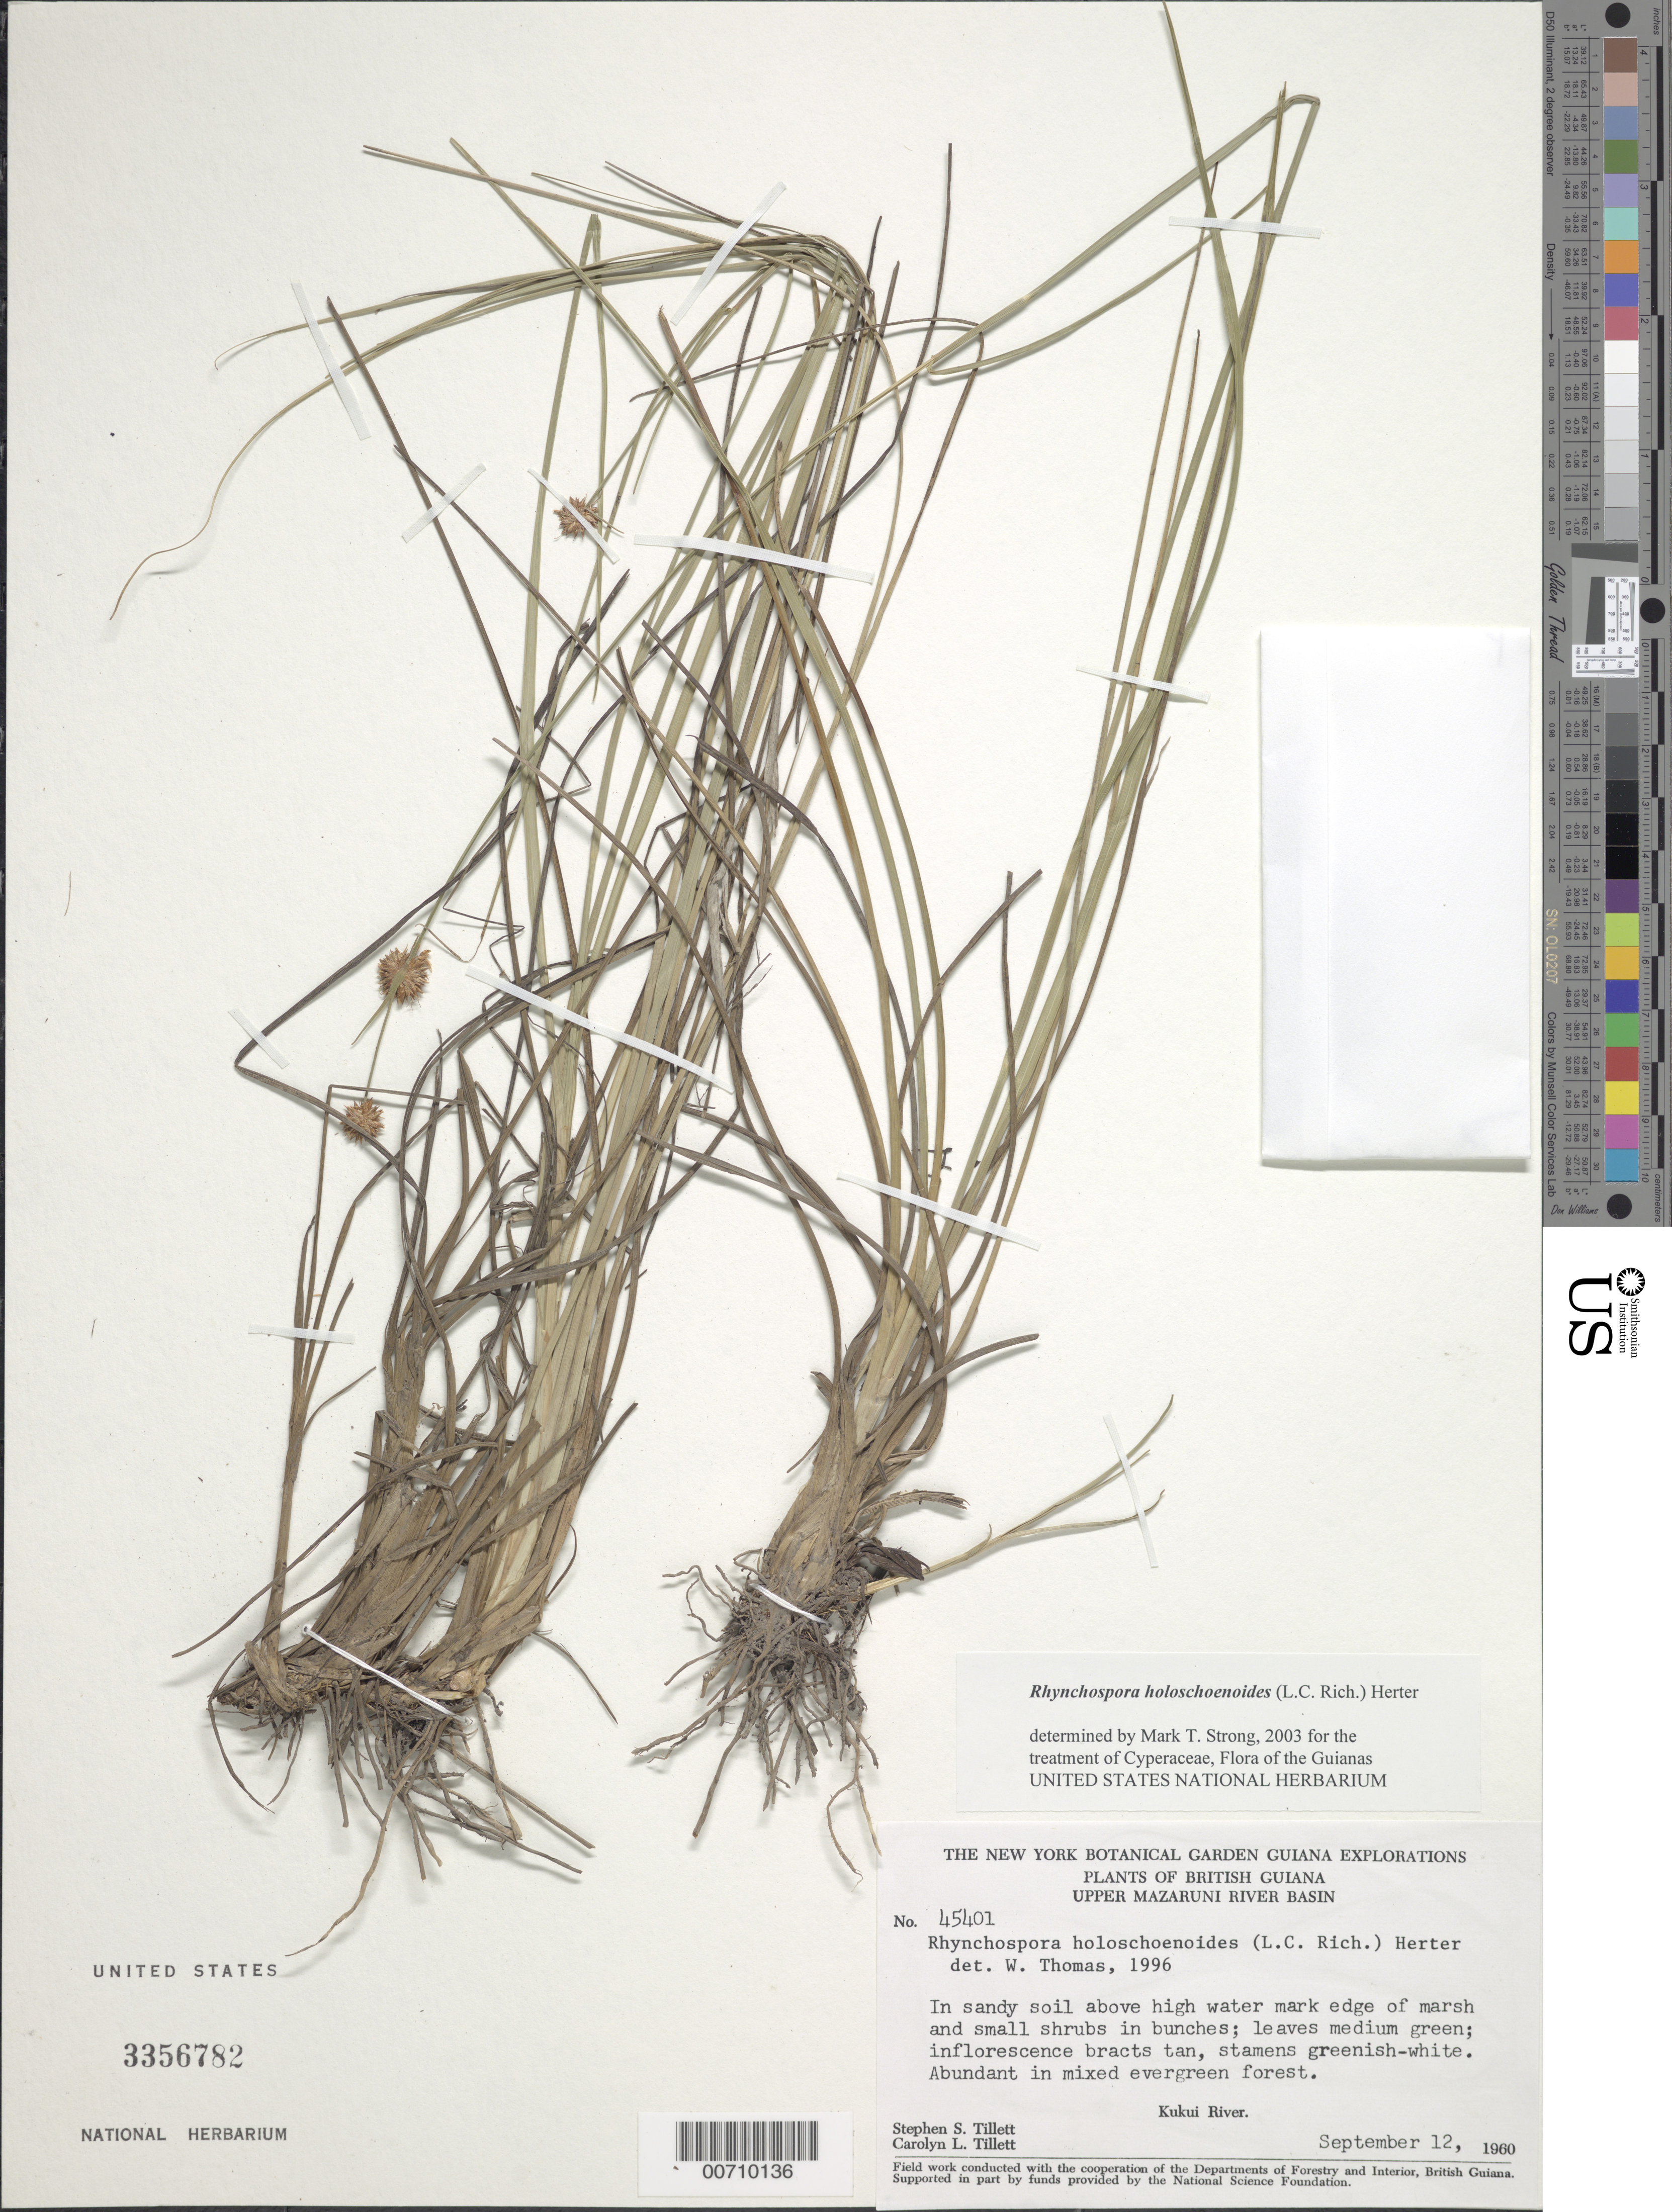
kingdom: Plantae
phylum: Tracheophyta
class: Liliopsida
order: Poales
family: Cyperaceae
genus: Rhynchospora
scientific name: Rhynchospora holoschoenoides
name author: (Rich.) Herter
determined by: Strong, M. T., (US), Smithsonian Institution - National Museum of Natural History (UNITED STATES)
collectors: S. S. Tillett, C. L. Tillett & R. Boyan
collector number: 45401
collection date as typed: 12-Sep-60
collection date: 1960-09-12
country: Guyana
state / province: Cuyuni-Mazaruni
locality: Kukui R., Upper Mazaruni R. basin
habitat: Sandy soil above high water mark, edge of marsh, mixed evergreen forest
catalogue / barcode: US 3356782